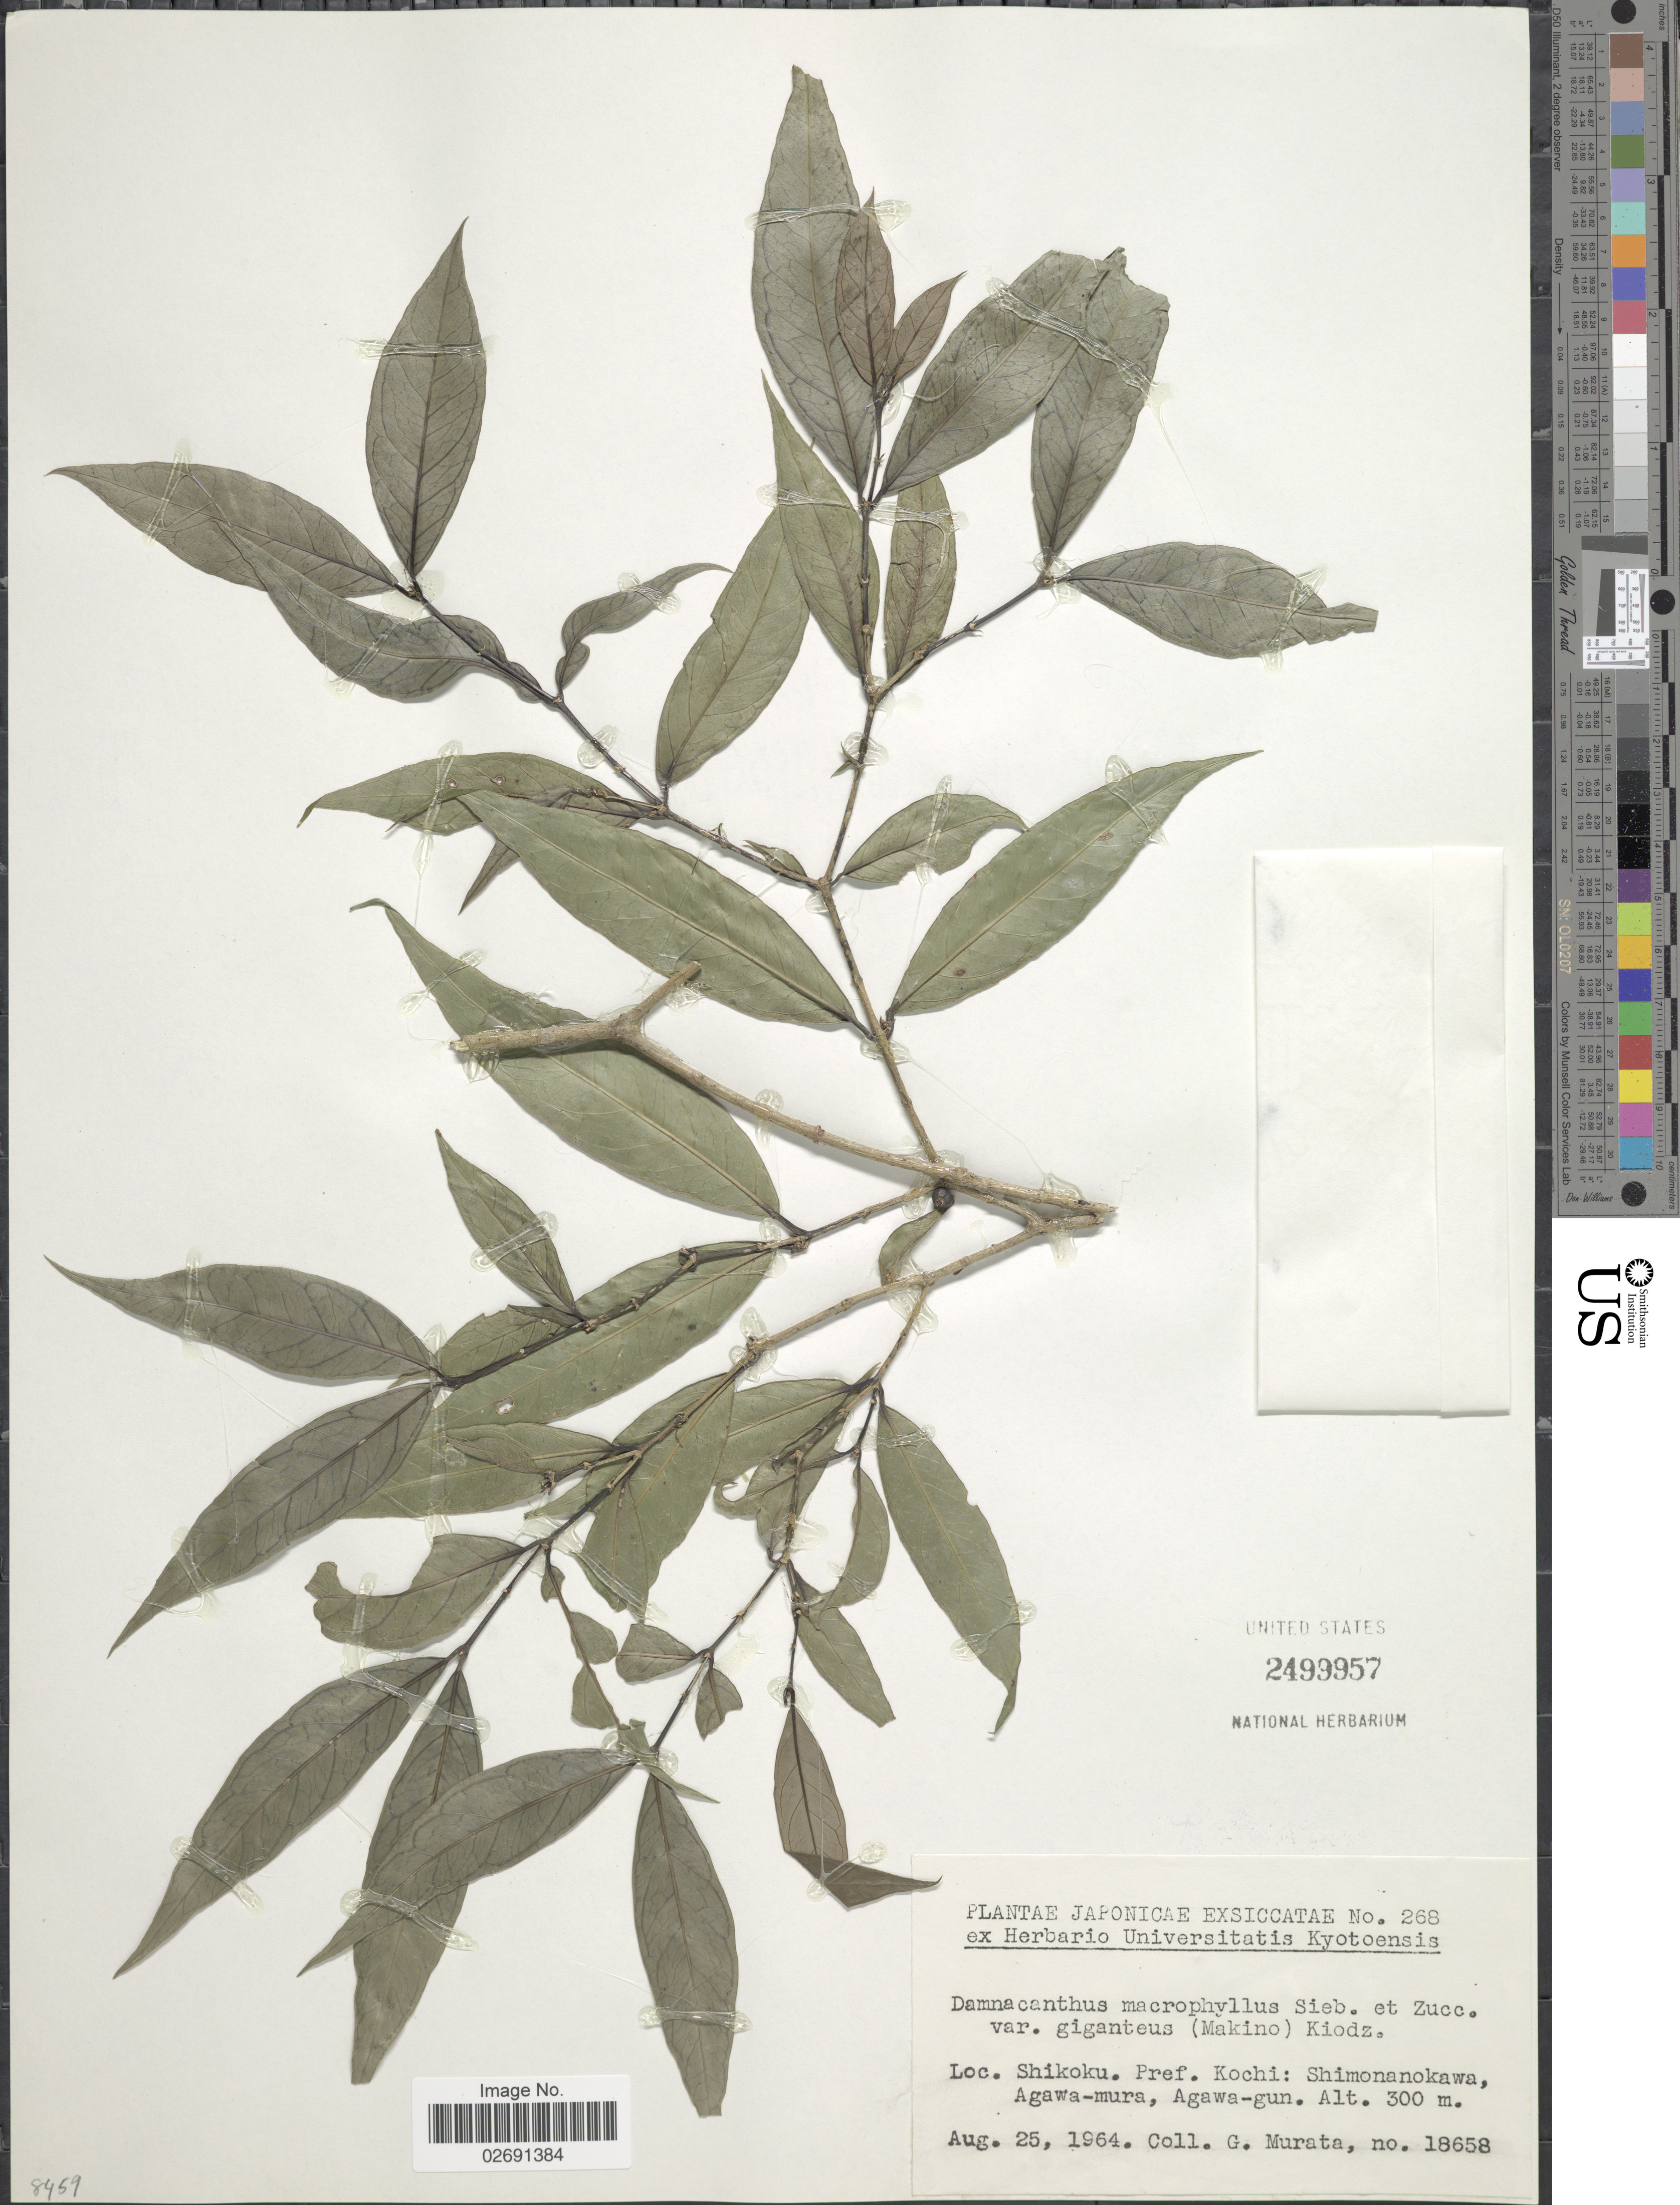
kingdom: Plantae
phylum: Tracheophyta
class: Magnoliopsida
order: Gentianales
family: Rubiaceae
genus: Damnacanthus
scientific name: Damnacanthus macrophyllus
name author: Siebold ex Miq.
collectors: G. Murata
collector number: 18658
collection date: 1964-08-25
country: Japan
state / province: Koti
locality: Shikoku, Pref. Kochi, Shimonanokawa, Agawa-mura, Agawa-gun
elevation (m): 300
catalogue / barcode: US 2499957